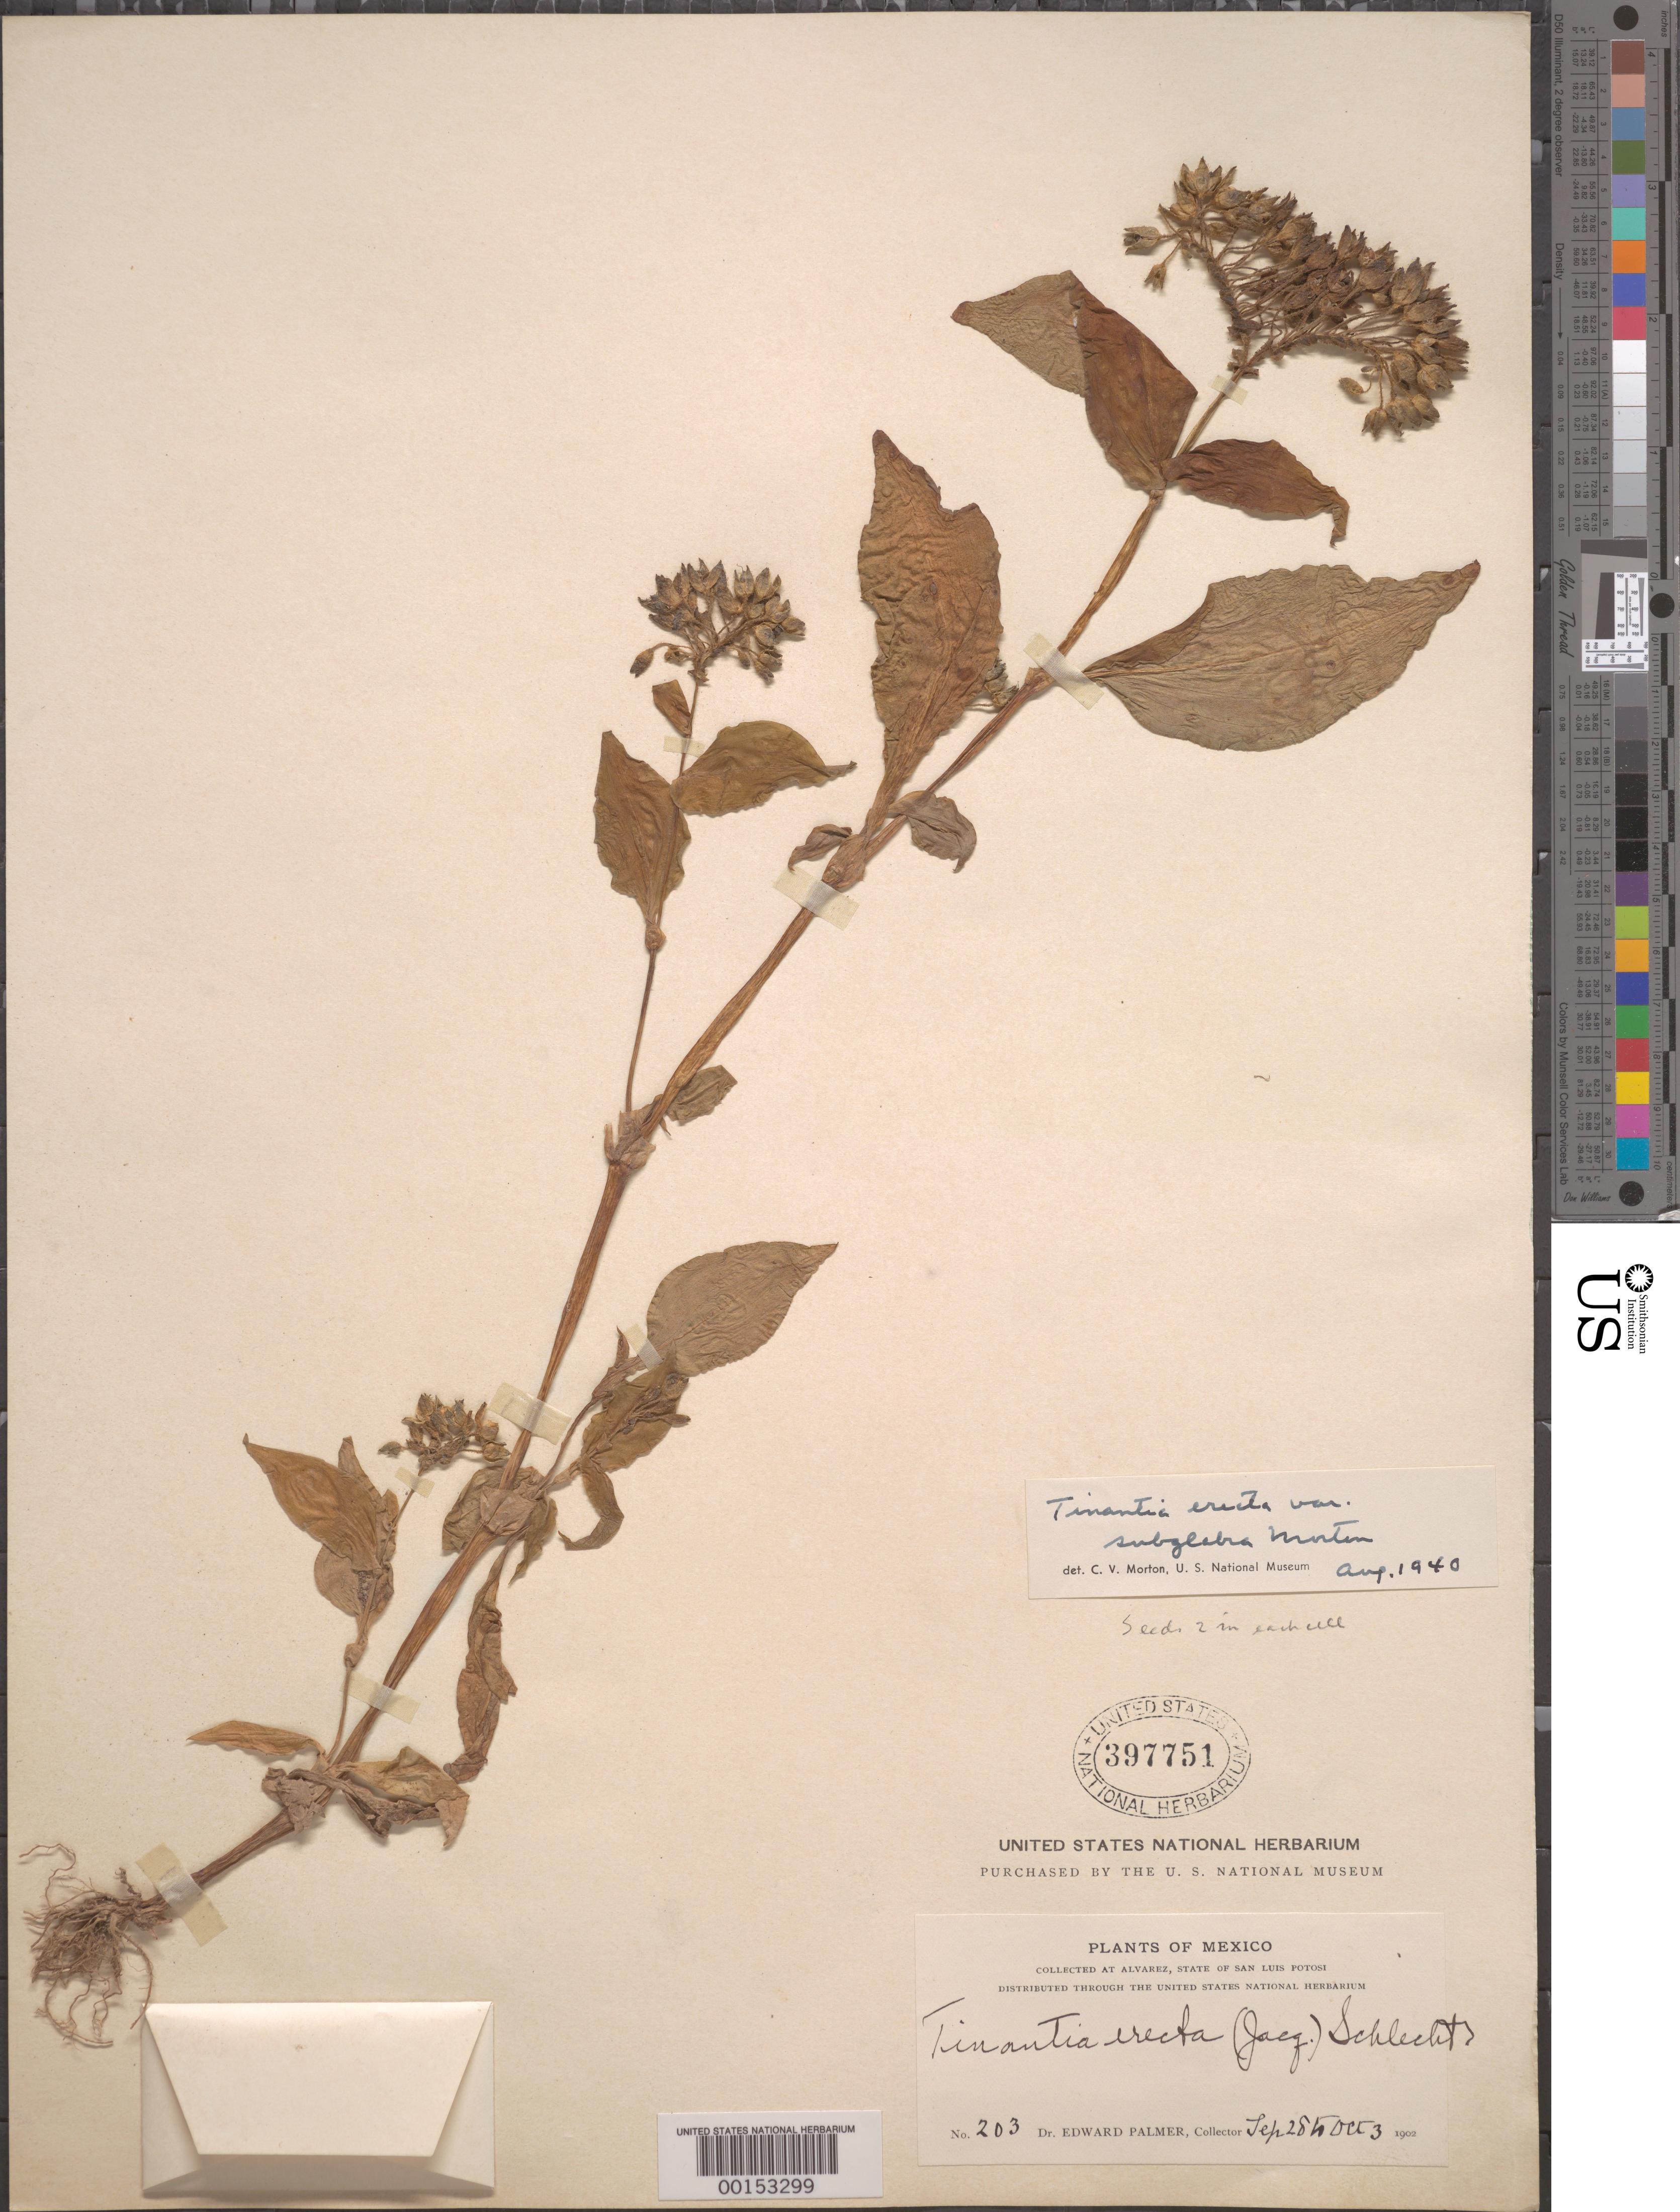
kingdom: Plantae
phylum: Tracheophyta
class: Liliopsida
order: Commelinales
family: Commelinaceae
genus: Tinantia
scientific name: Tinantia violacea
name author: Rohweder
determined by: Faden, Robert B., (US), Smithsonian Institution - National Museum of Natural History (UNITED STATES)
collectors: E. Palmer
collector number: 203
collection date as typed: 28 Sep 1902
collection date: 1902-09-28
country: Mexico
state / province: San Luis Potosí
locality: Alvarez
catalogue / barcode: US 397751